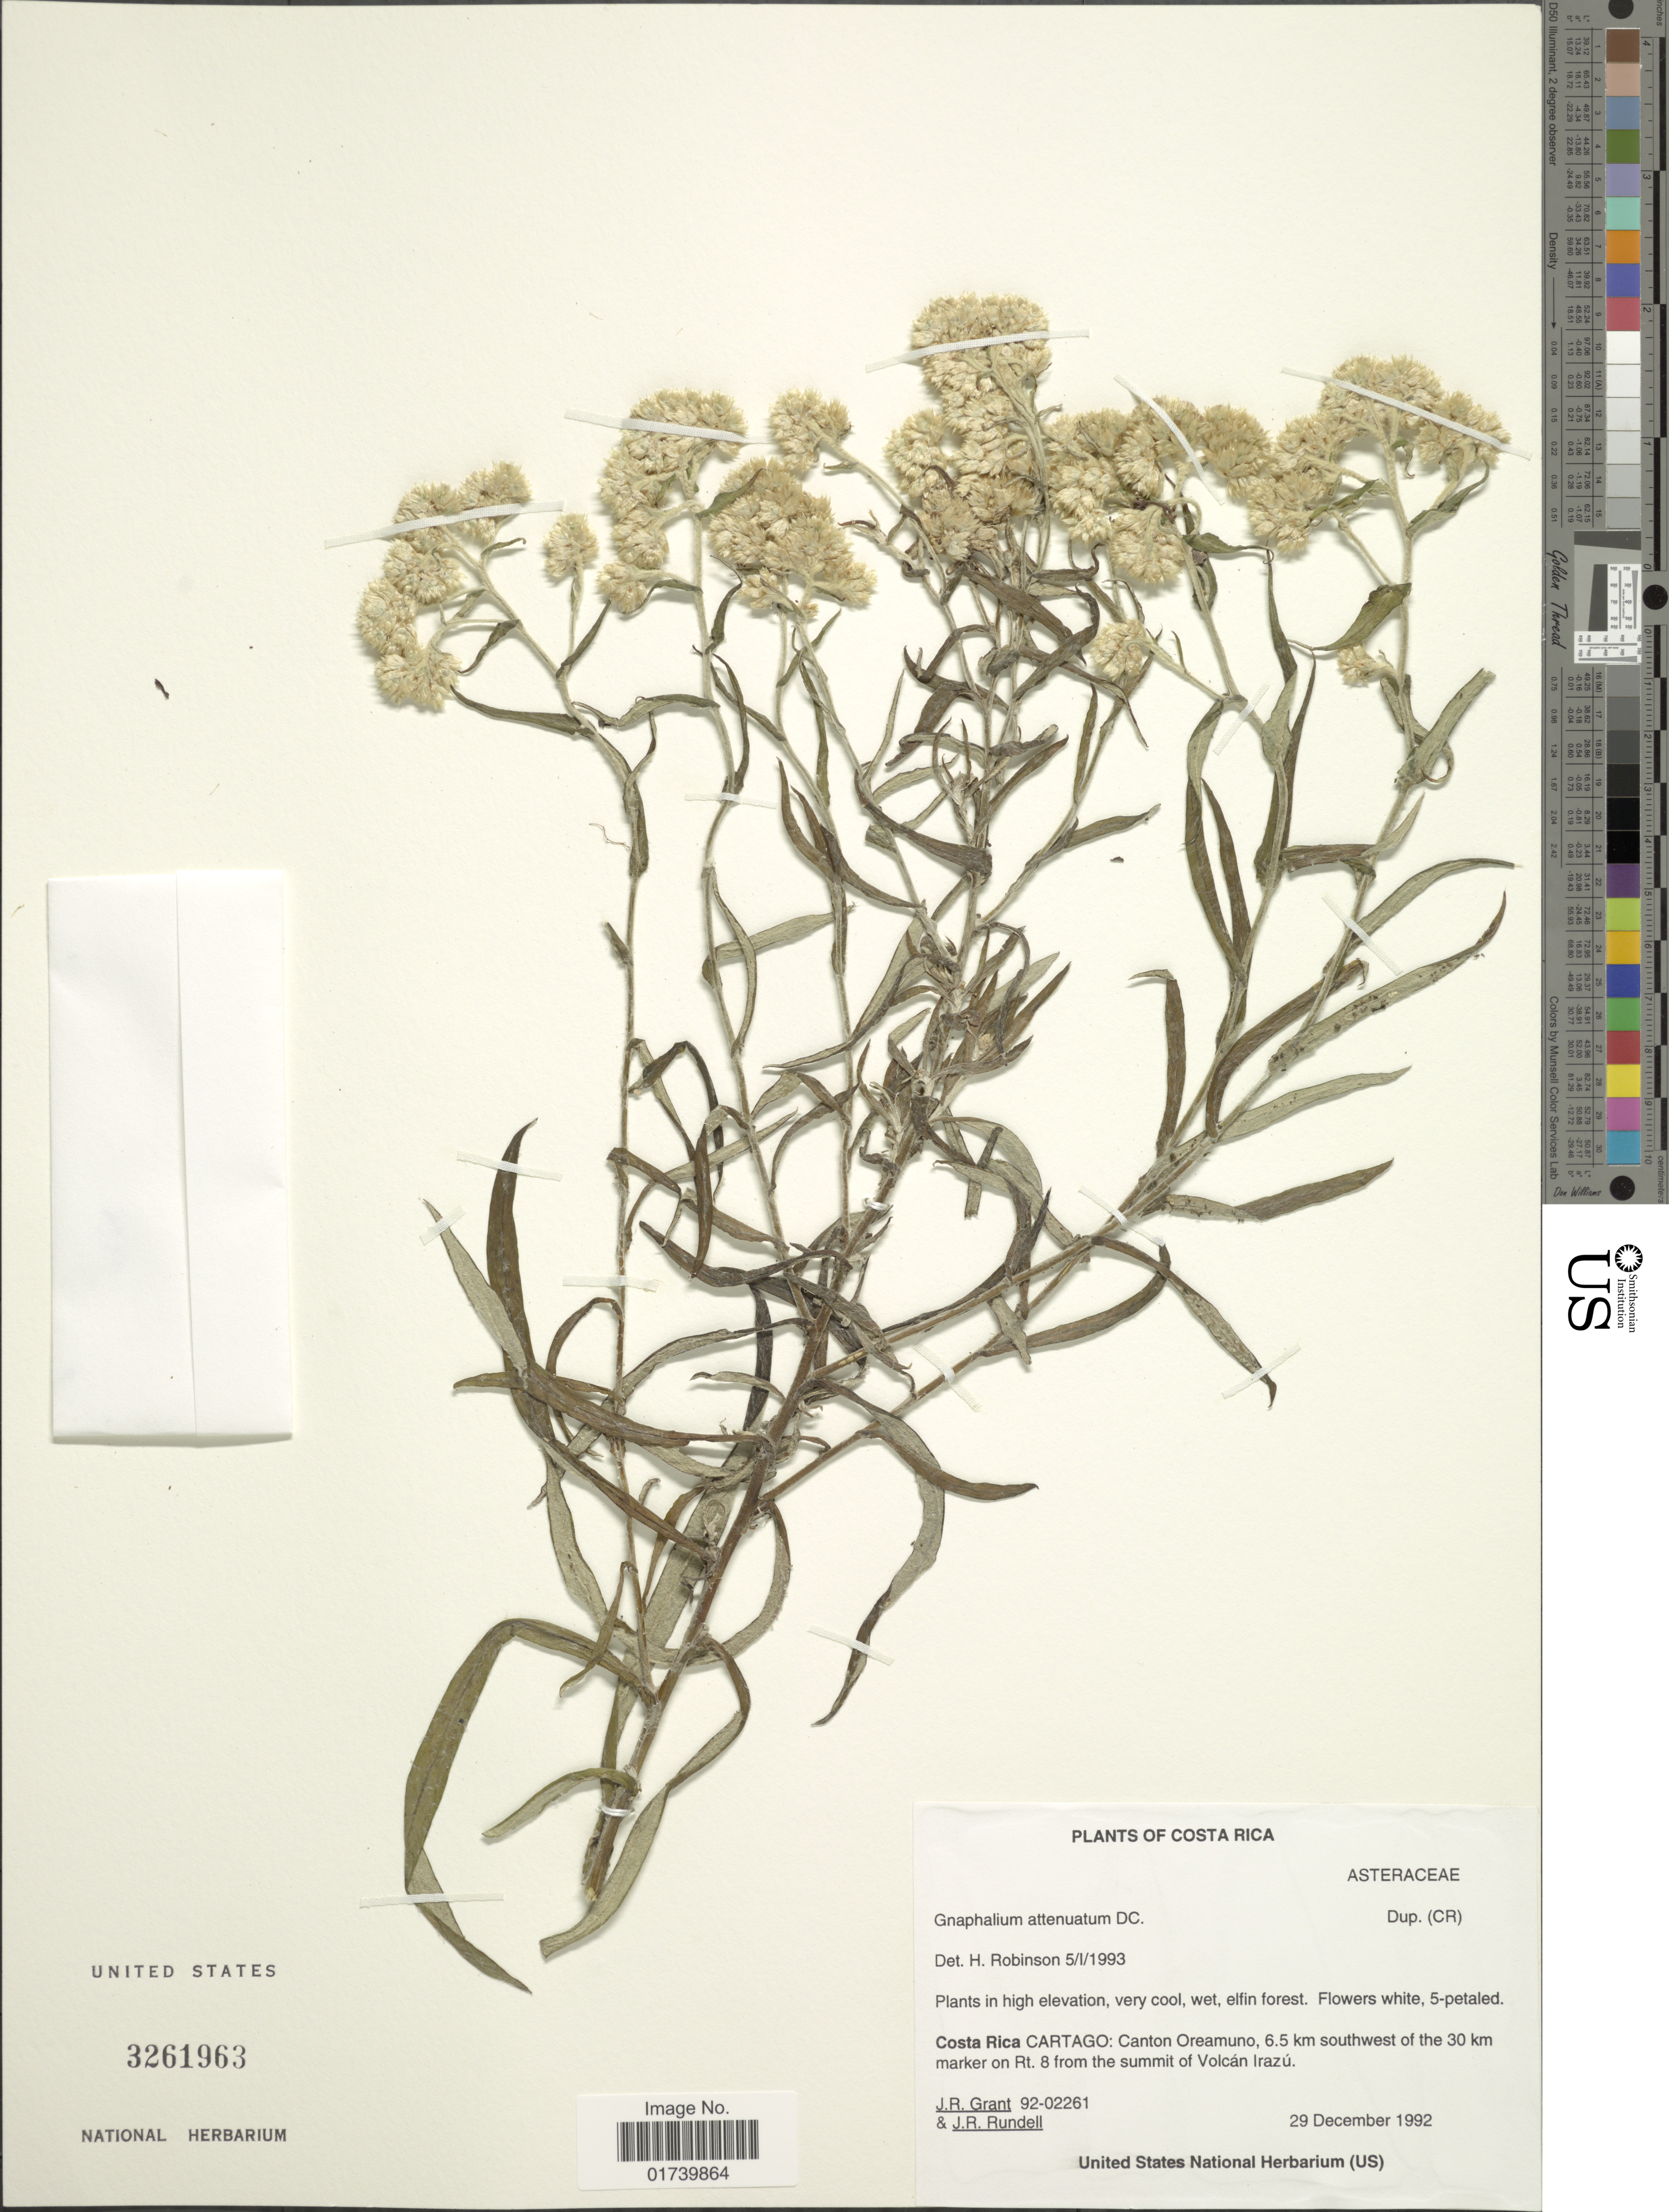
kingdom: Plantae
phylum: Tracheophyta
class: Magnoliopsida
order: Asterales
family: Asteraceae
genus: Pseudognaphalium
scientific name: Pseudognaphalium attenuatum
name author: (DC.) Anderb.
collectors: J. Grant & J. R. Rundell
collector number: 92-02261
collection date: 1992-12-29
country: Costa Rica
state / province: Cartago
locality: Canton Oreamuno, 6.5 km southwest of the 30 km marker on Rt. 8 from the summit of Volcan irzau.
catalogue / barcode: US 3261963